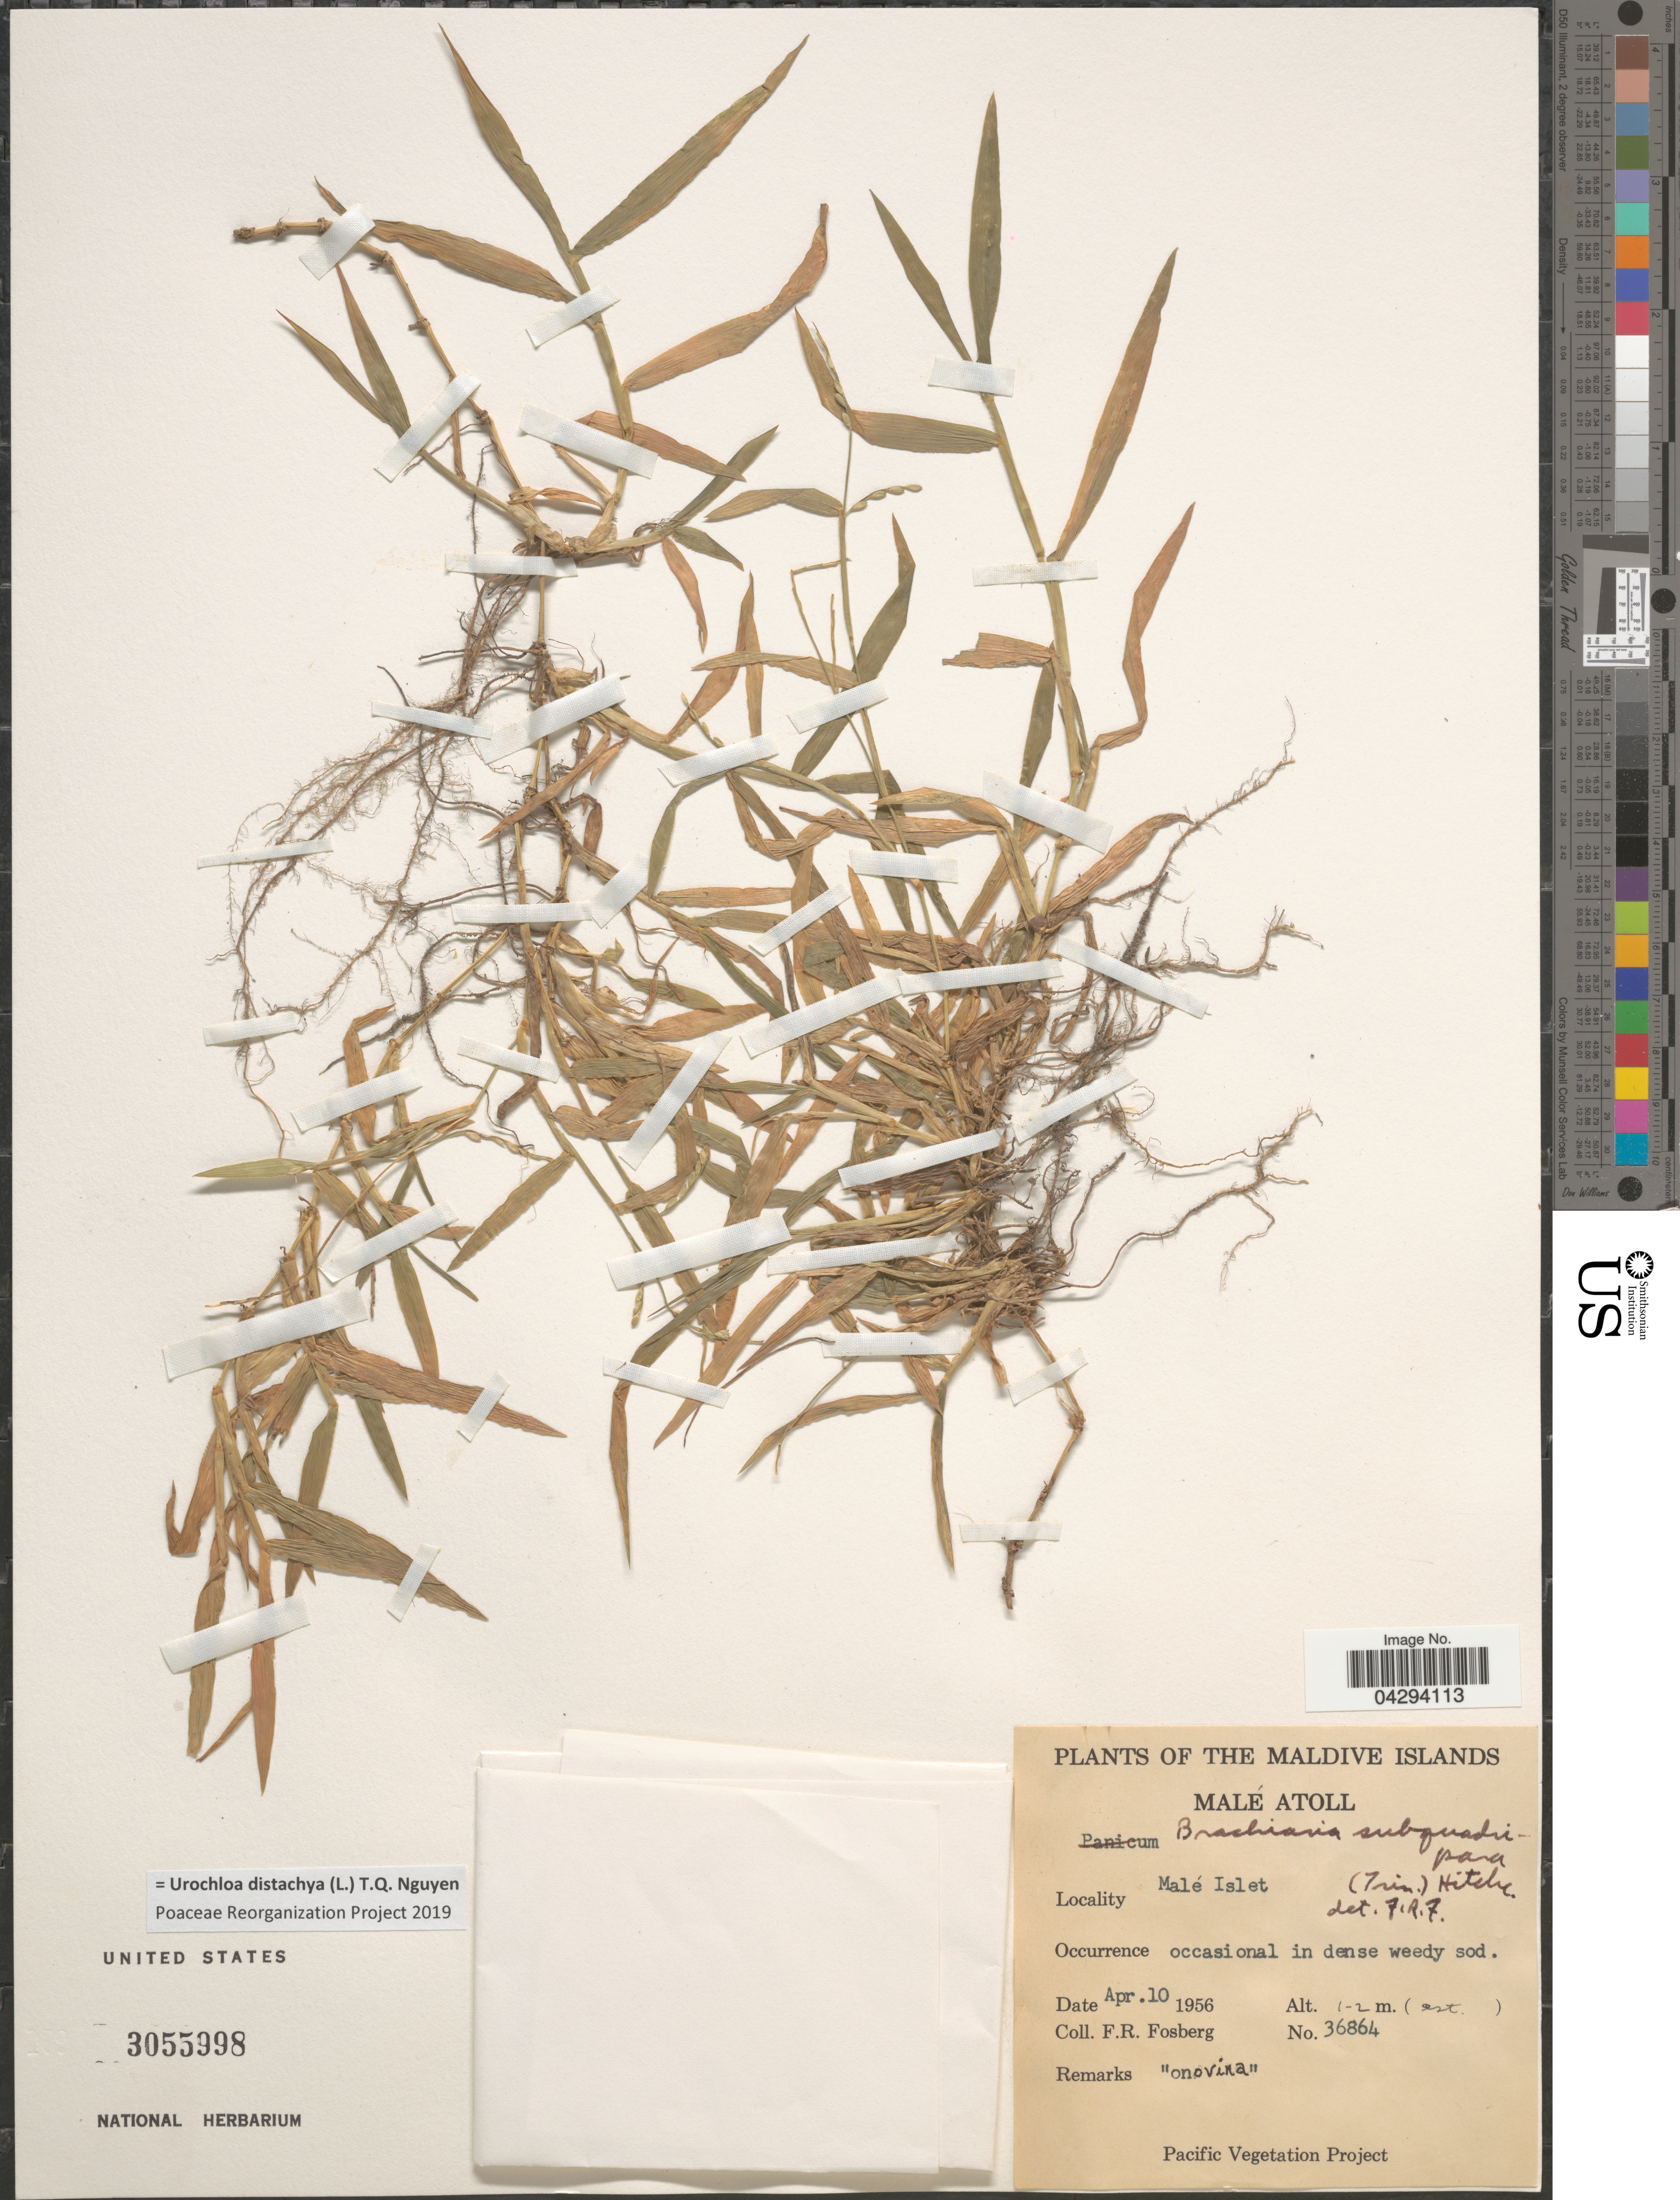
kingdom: Plantae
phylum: Tracheophyta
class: Liliopsida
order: Poales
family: Poaceae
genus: Urochloa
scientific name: Urochloa distachya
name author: (L.) T.Q. Nguyen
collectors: F. R. Fosberg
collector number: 36864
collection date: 1956-04-10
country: Maldive Islands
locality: Malé Atoll. Malé Islet.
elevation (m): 1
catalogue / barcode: US 3055998